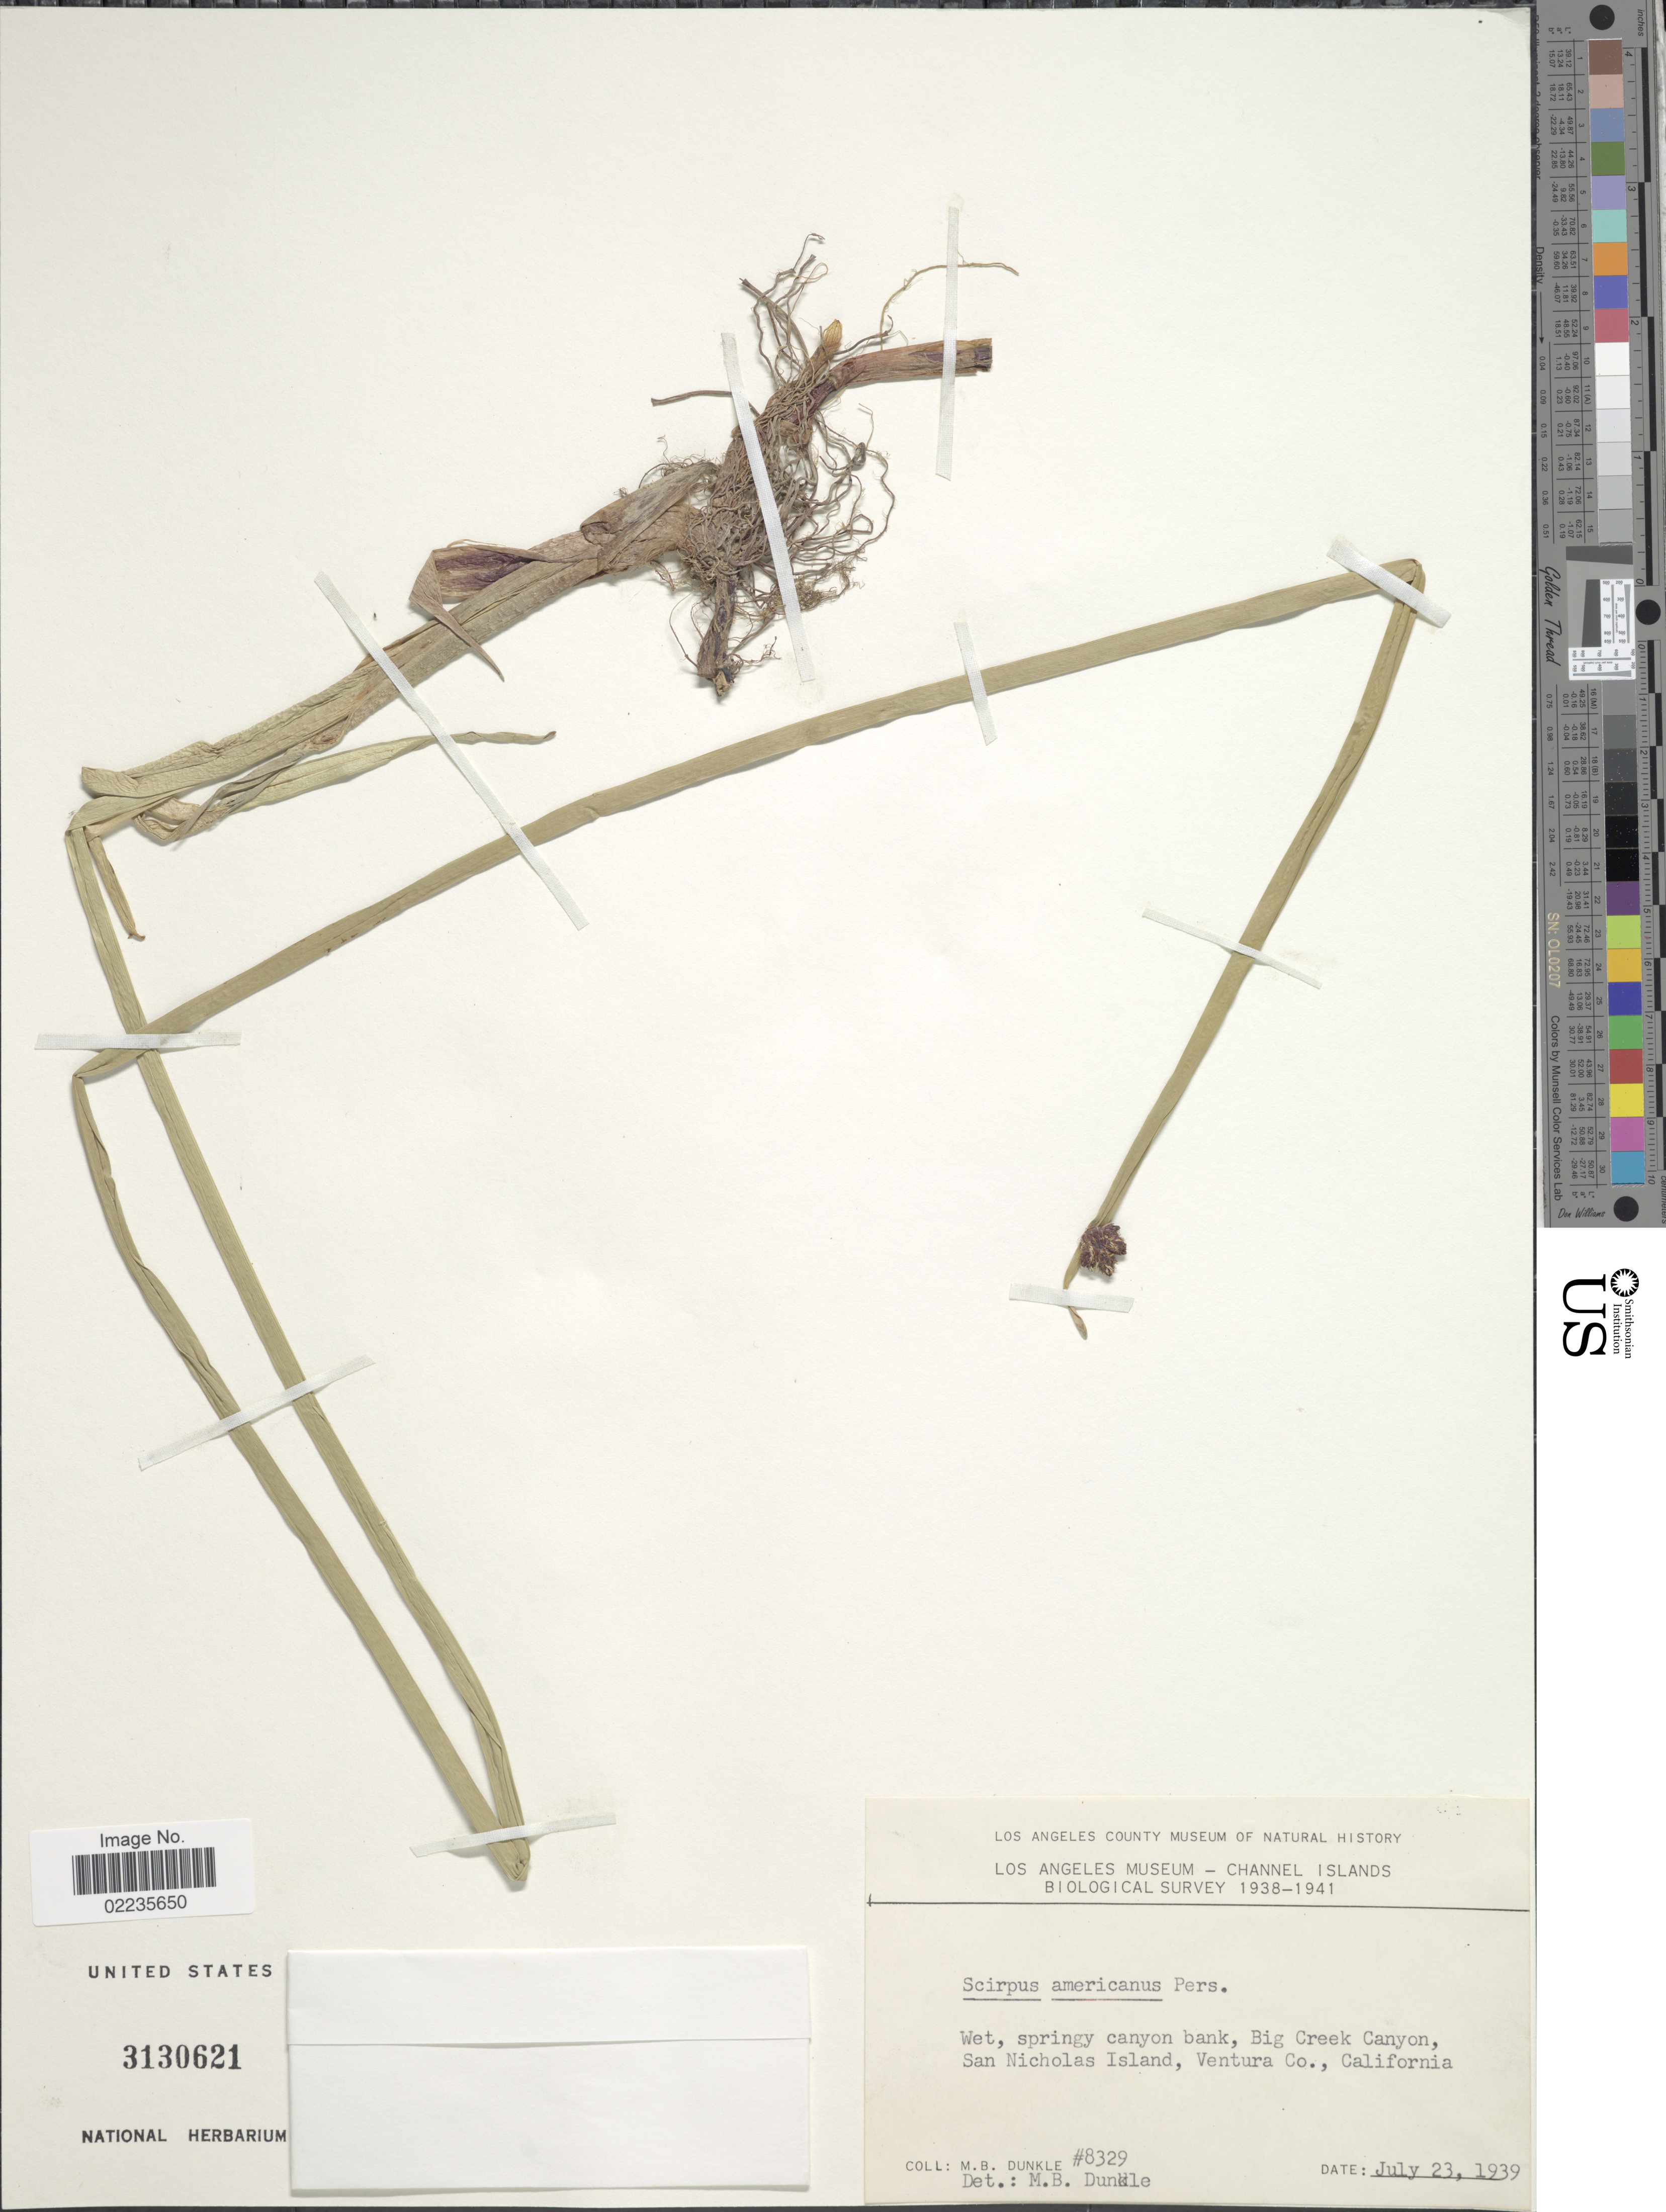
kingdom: Plantae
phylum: Tracheophyta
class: Liliopsida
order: Poales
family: Cyperaceae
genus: Schoenoplectus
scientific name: Schoenoplectus americanus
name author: (Pers.) Volkart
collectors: M. Dunkle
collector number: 8329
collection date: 1939-07-23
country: United States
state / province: California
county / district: Ventura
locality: Wet, springy canyon bank, Big Creek Canyon, San Nicholas Island, Ventura Co., California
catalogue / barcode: US 3130621